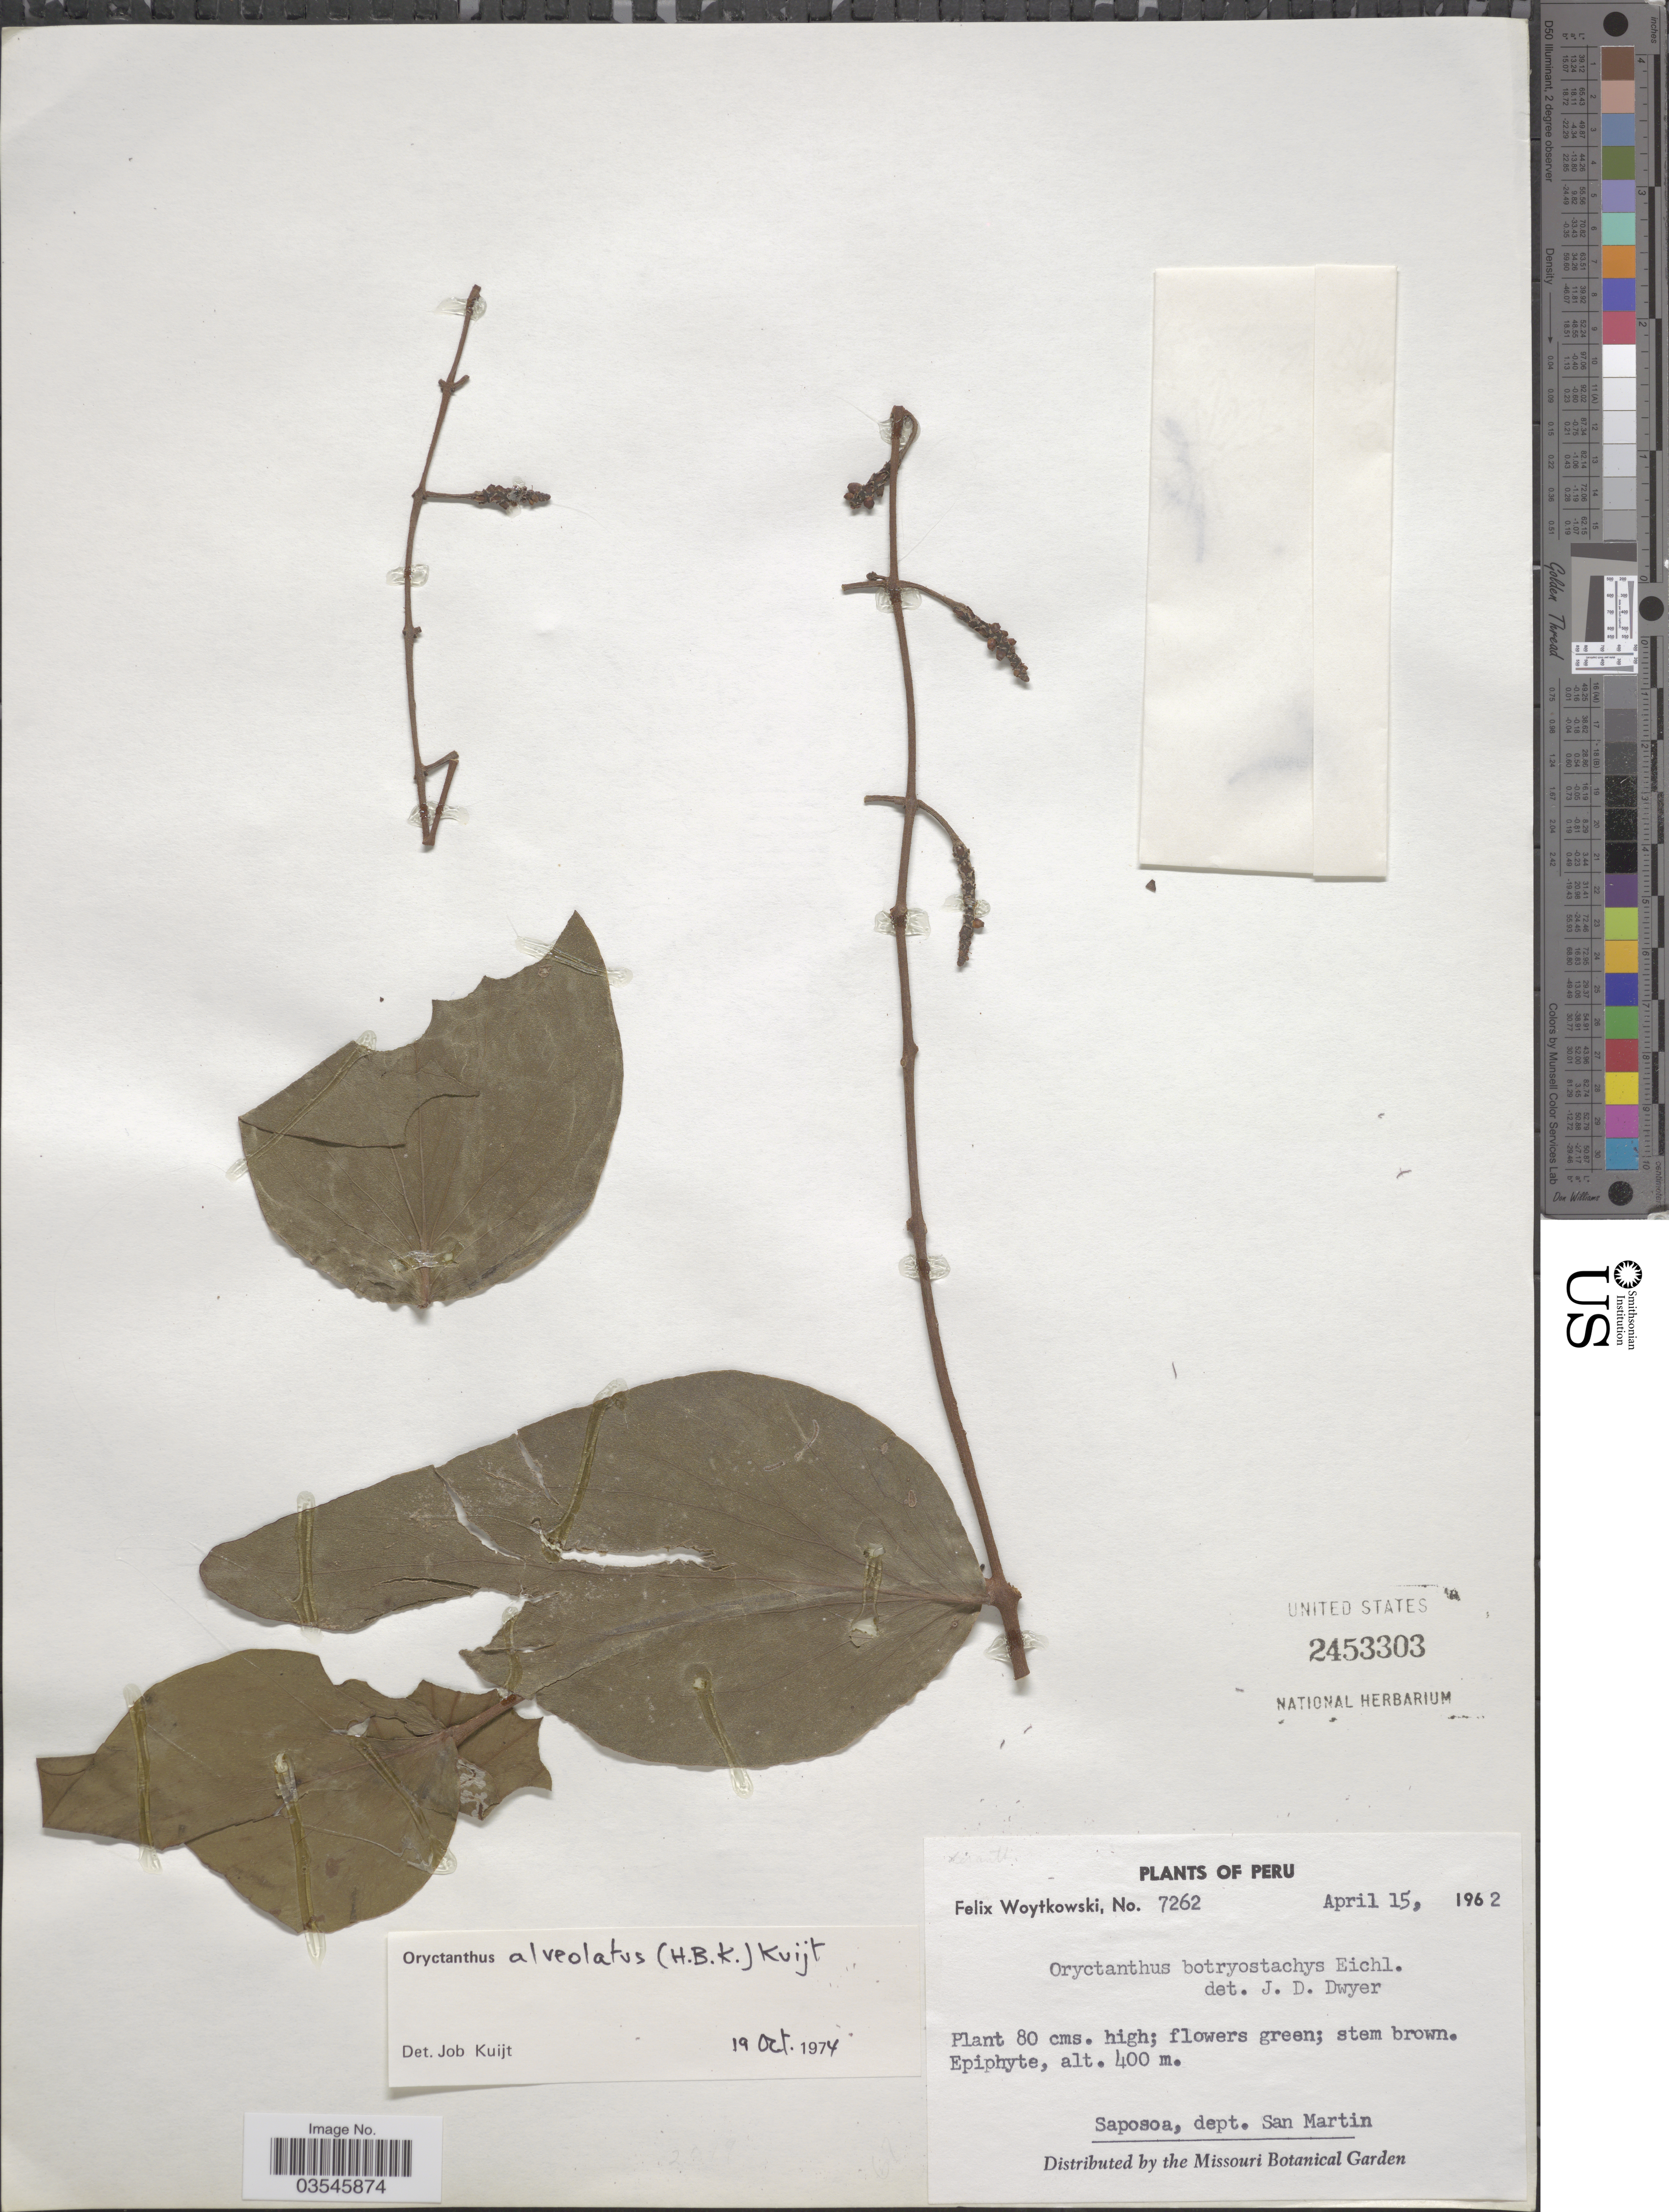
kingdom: Plantae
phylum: Tracheophyta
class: Magnoliopsida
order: Santalales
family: Loranthaceae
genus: Oryctanthus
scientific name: Oryctanthus alveolatus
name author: (Kunth) Kuijt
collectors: F. Woytkowski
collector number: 7262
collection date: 1962-04-15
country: Peru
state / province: San Martín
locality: Saposoa, dept. San Martin.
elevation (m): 400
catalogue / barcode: US 2453303